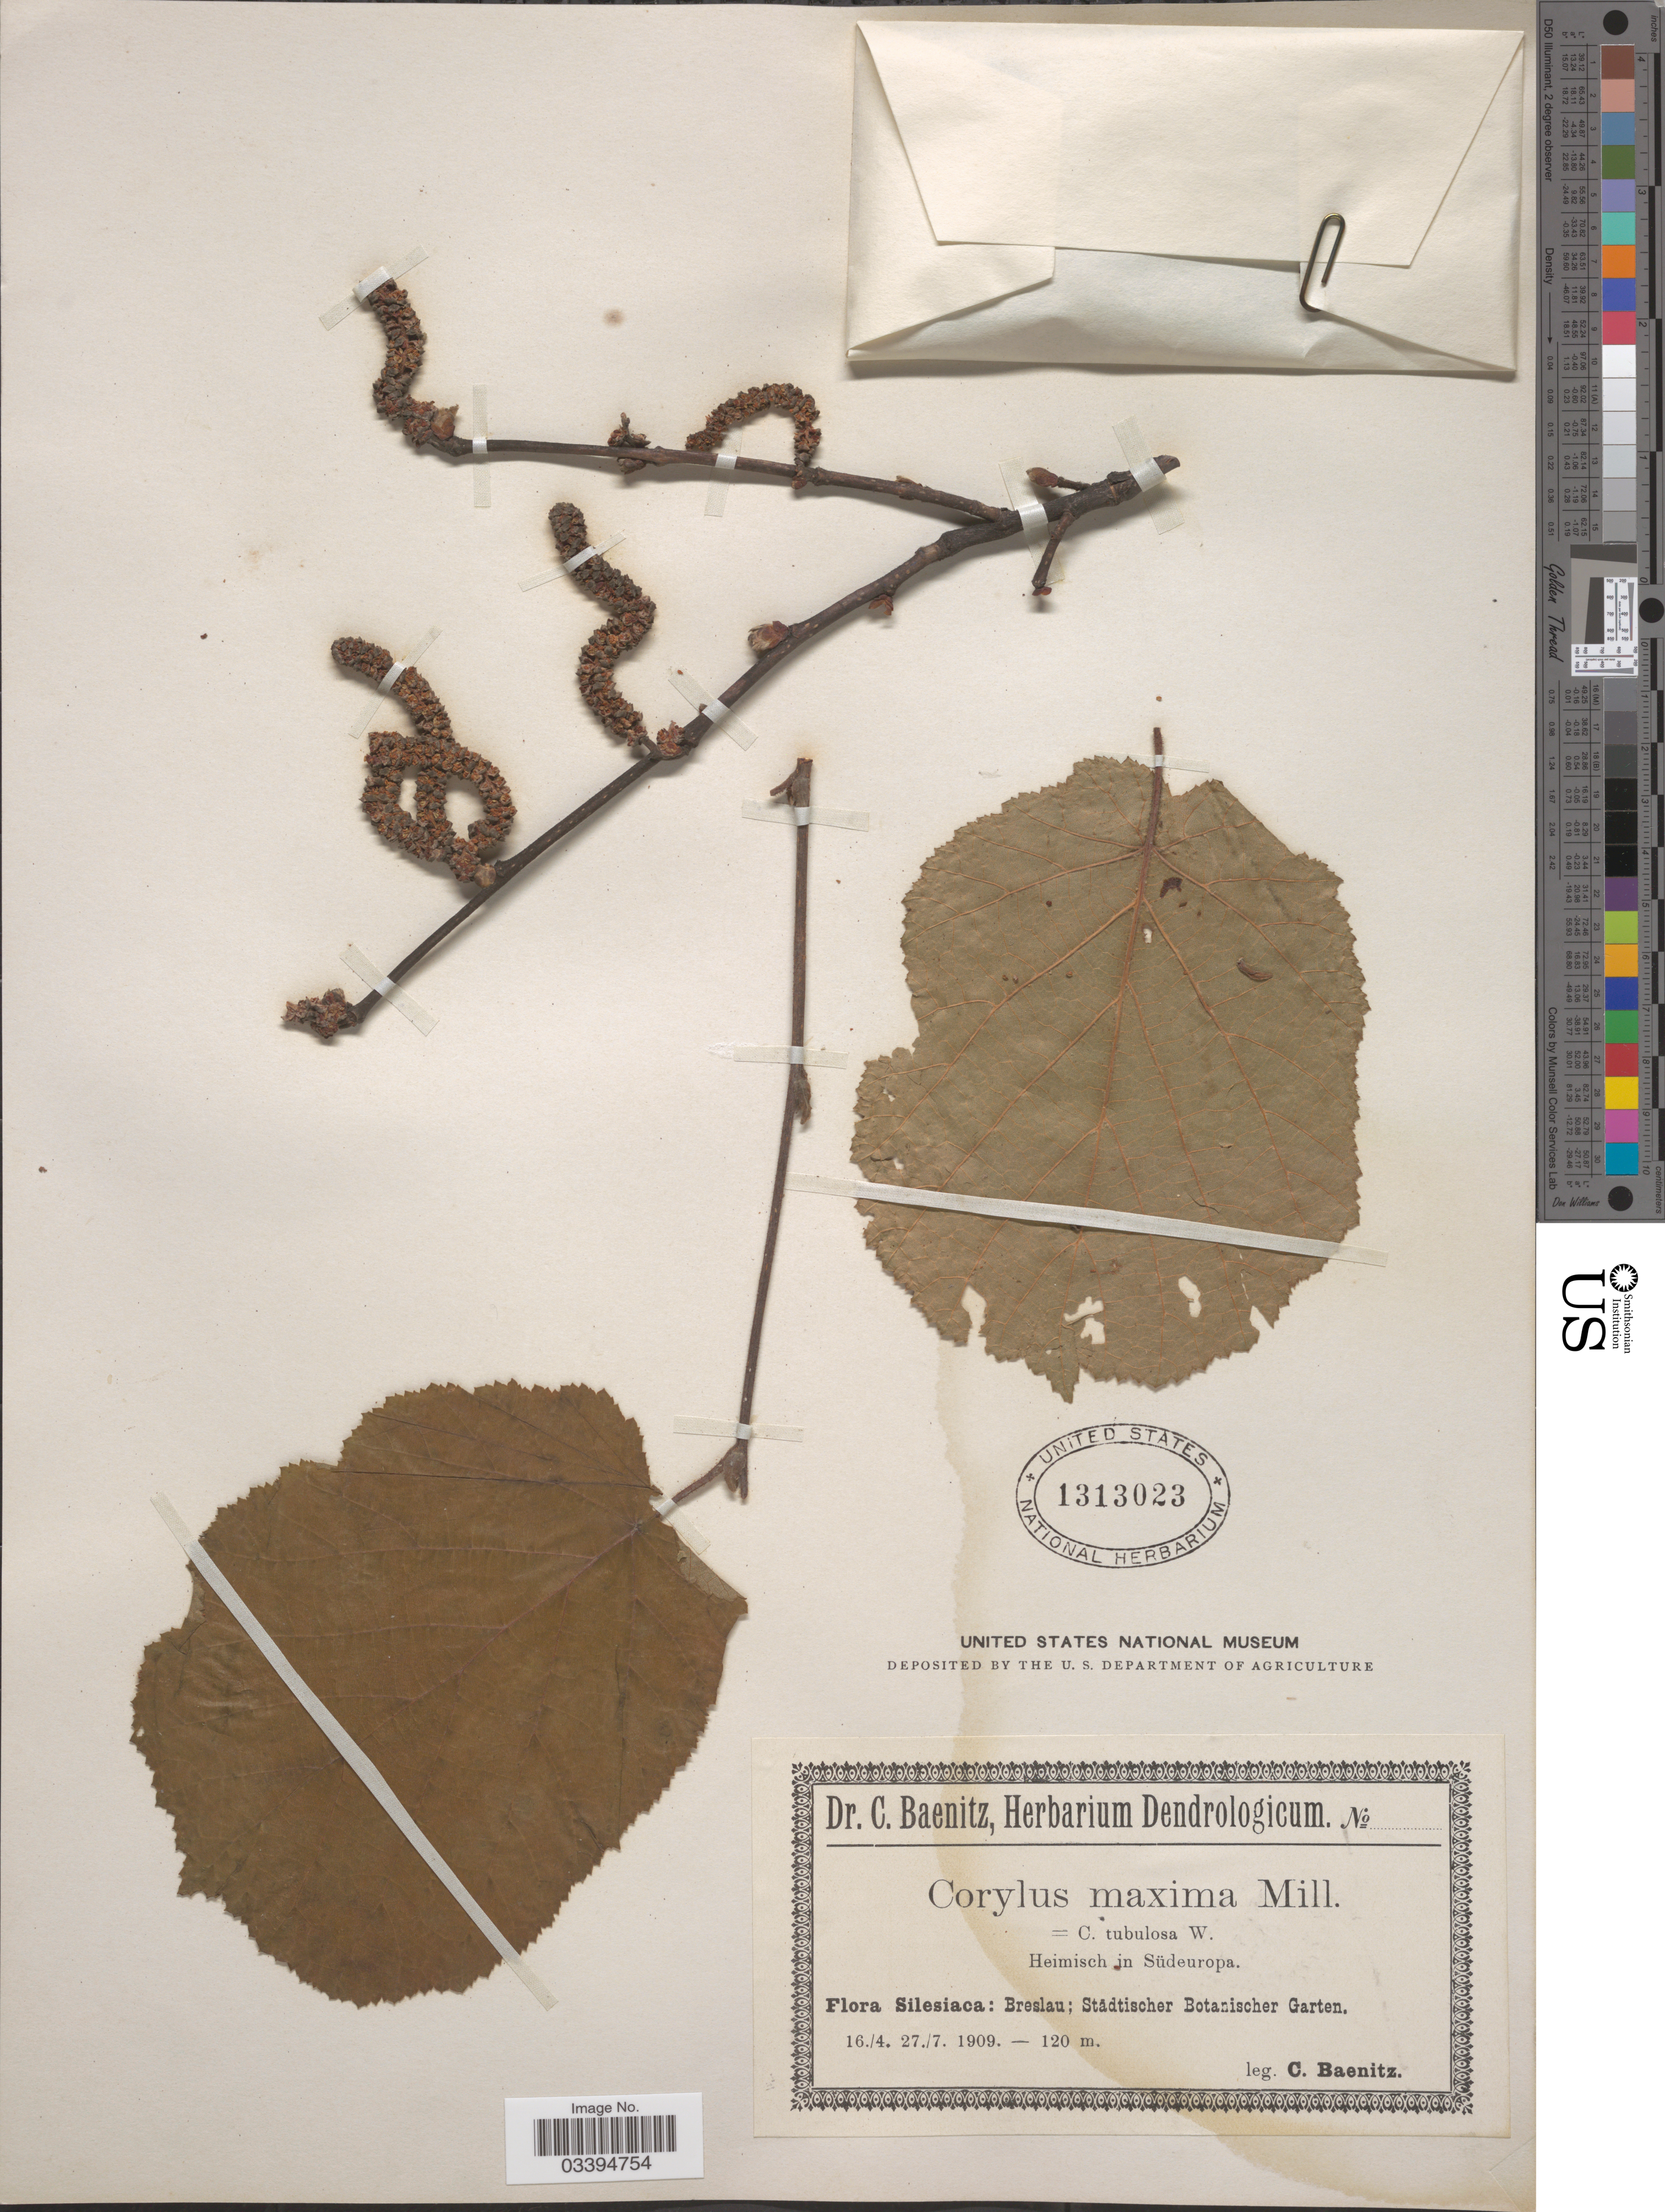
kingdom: Plantae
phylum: Tracheophyta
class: Magnoliopsida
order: Fagales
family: Betulaceae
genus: Corylus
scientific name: Corylus maxima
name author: Mill.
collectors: C. G. Baenitz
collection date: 1909-04-16/1909-07-27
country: Poland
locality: Silesiaca: Breslau; Städtischer Botanischer Garten.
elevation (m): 120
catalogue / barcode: US 1313023